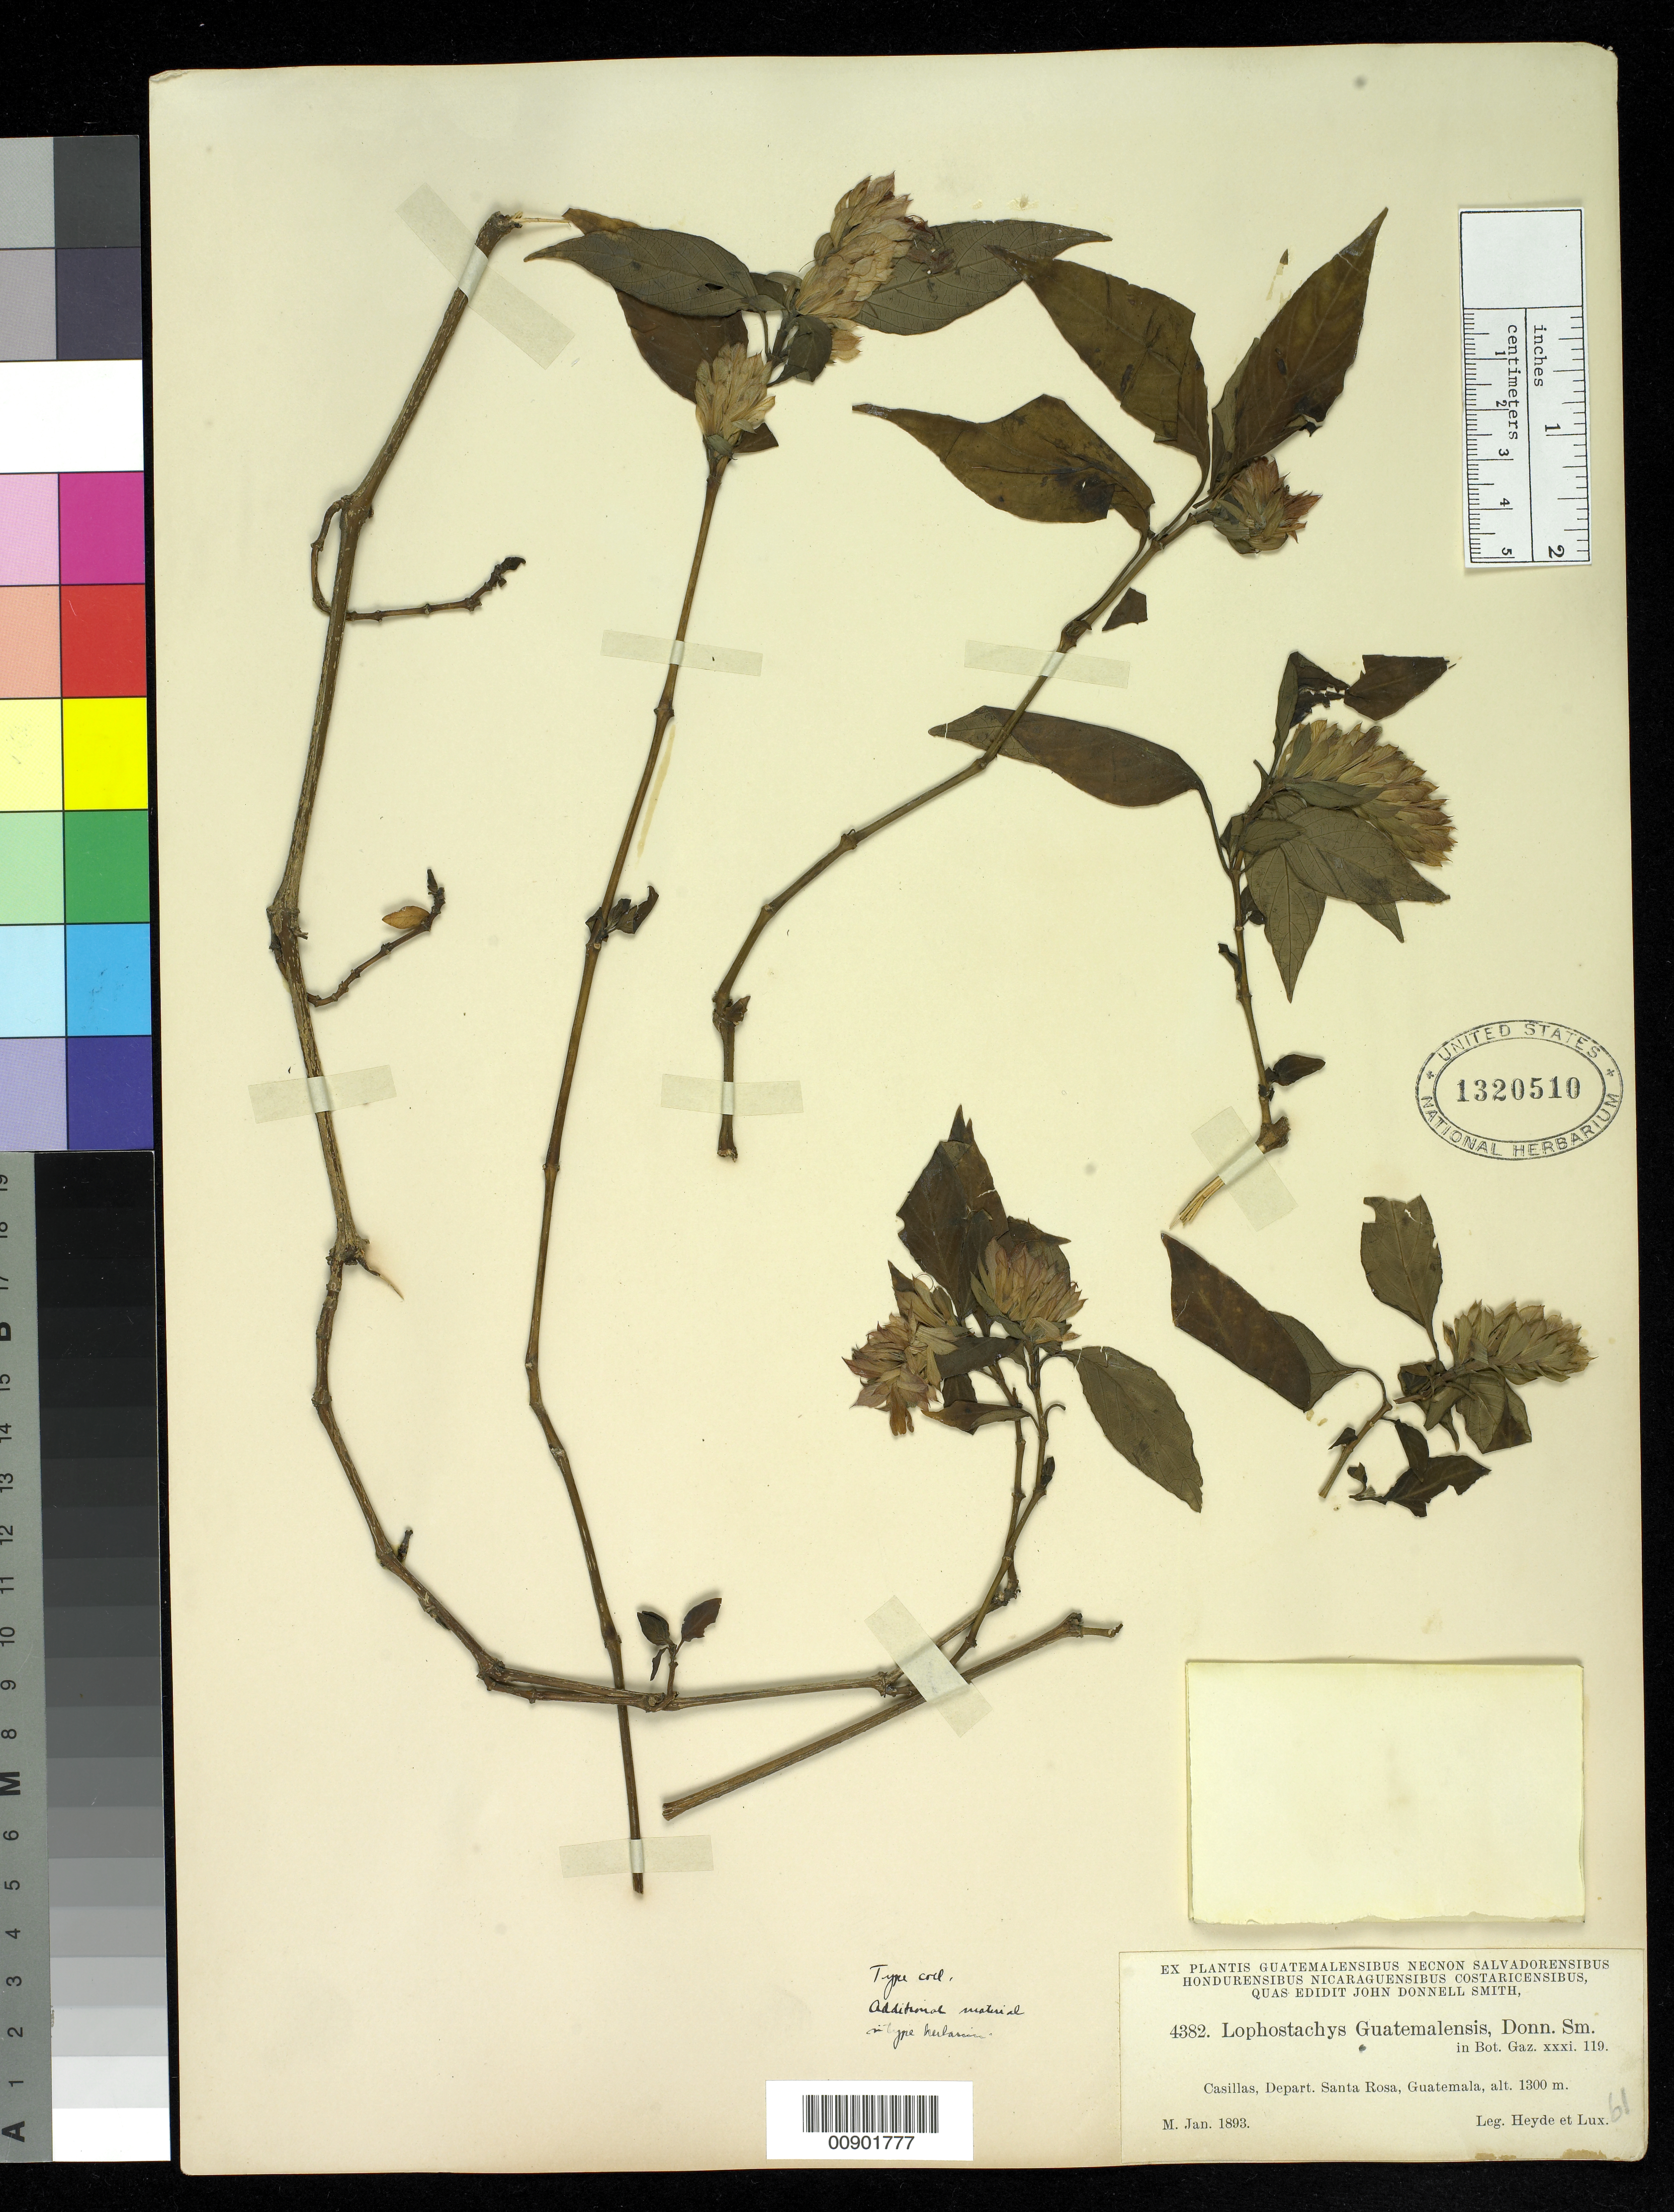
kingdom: Plantae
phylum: Tracheophyta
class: Magnoliopsida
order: Lamiales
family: Acanthaceae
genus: Lophostachys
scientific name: Lophostachys guatemalensis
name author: Donn. Sm.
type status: Isotype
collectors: E. T. Heyde & E. Lux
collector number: J.D.S. 4382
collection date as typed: Jan 1893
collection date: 1893-01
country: Guatemala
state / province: Santa Rosa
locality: Casillas, Depart. Santa Rosa.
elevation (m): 1300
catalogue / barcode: US 1320510